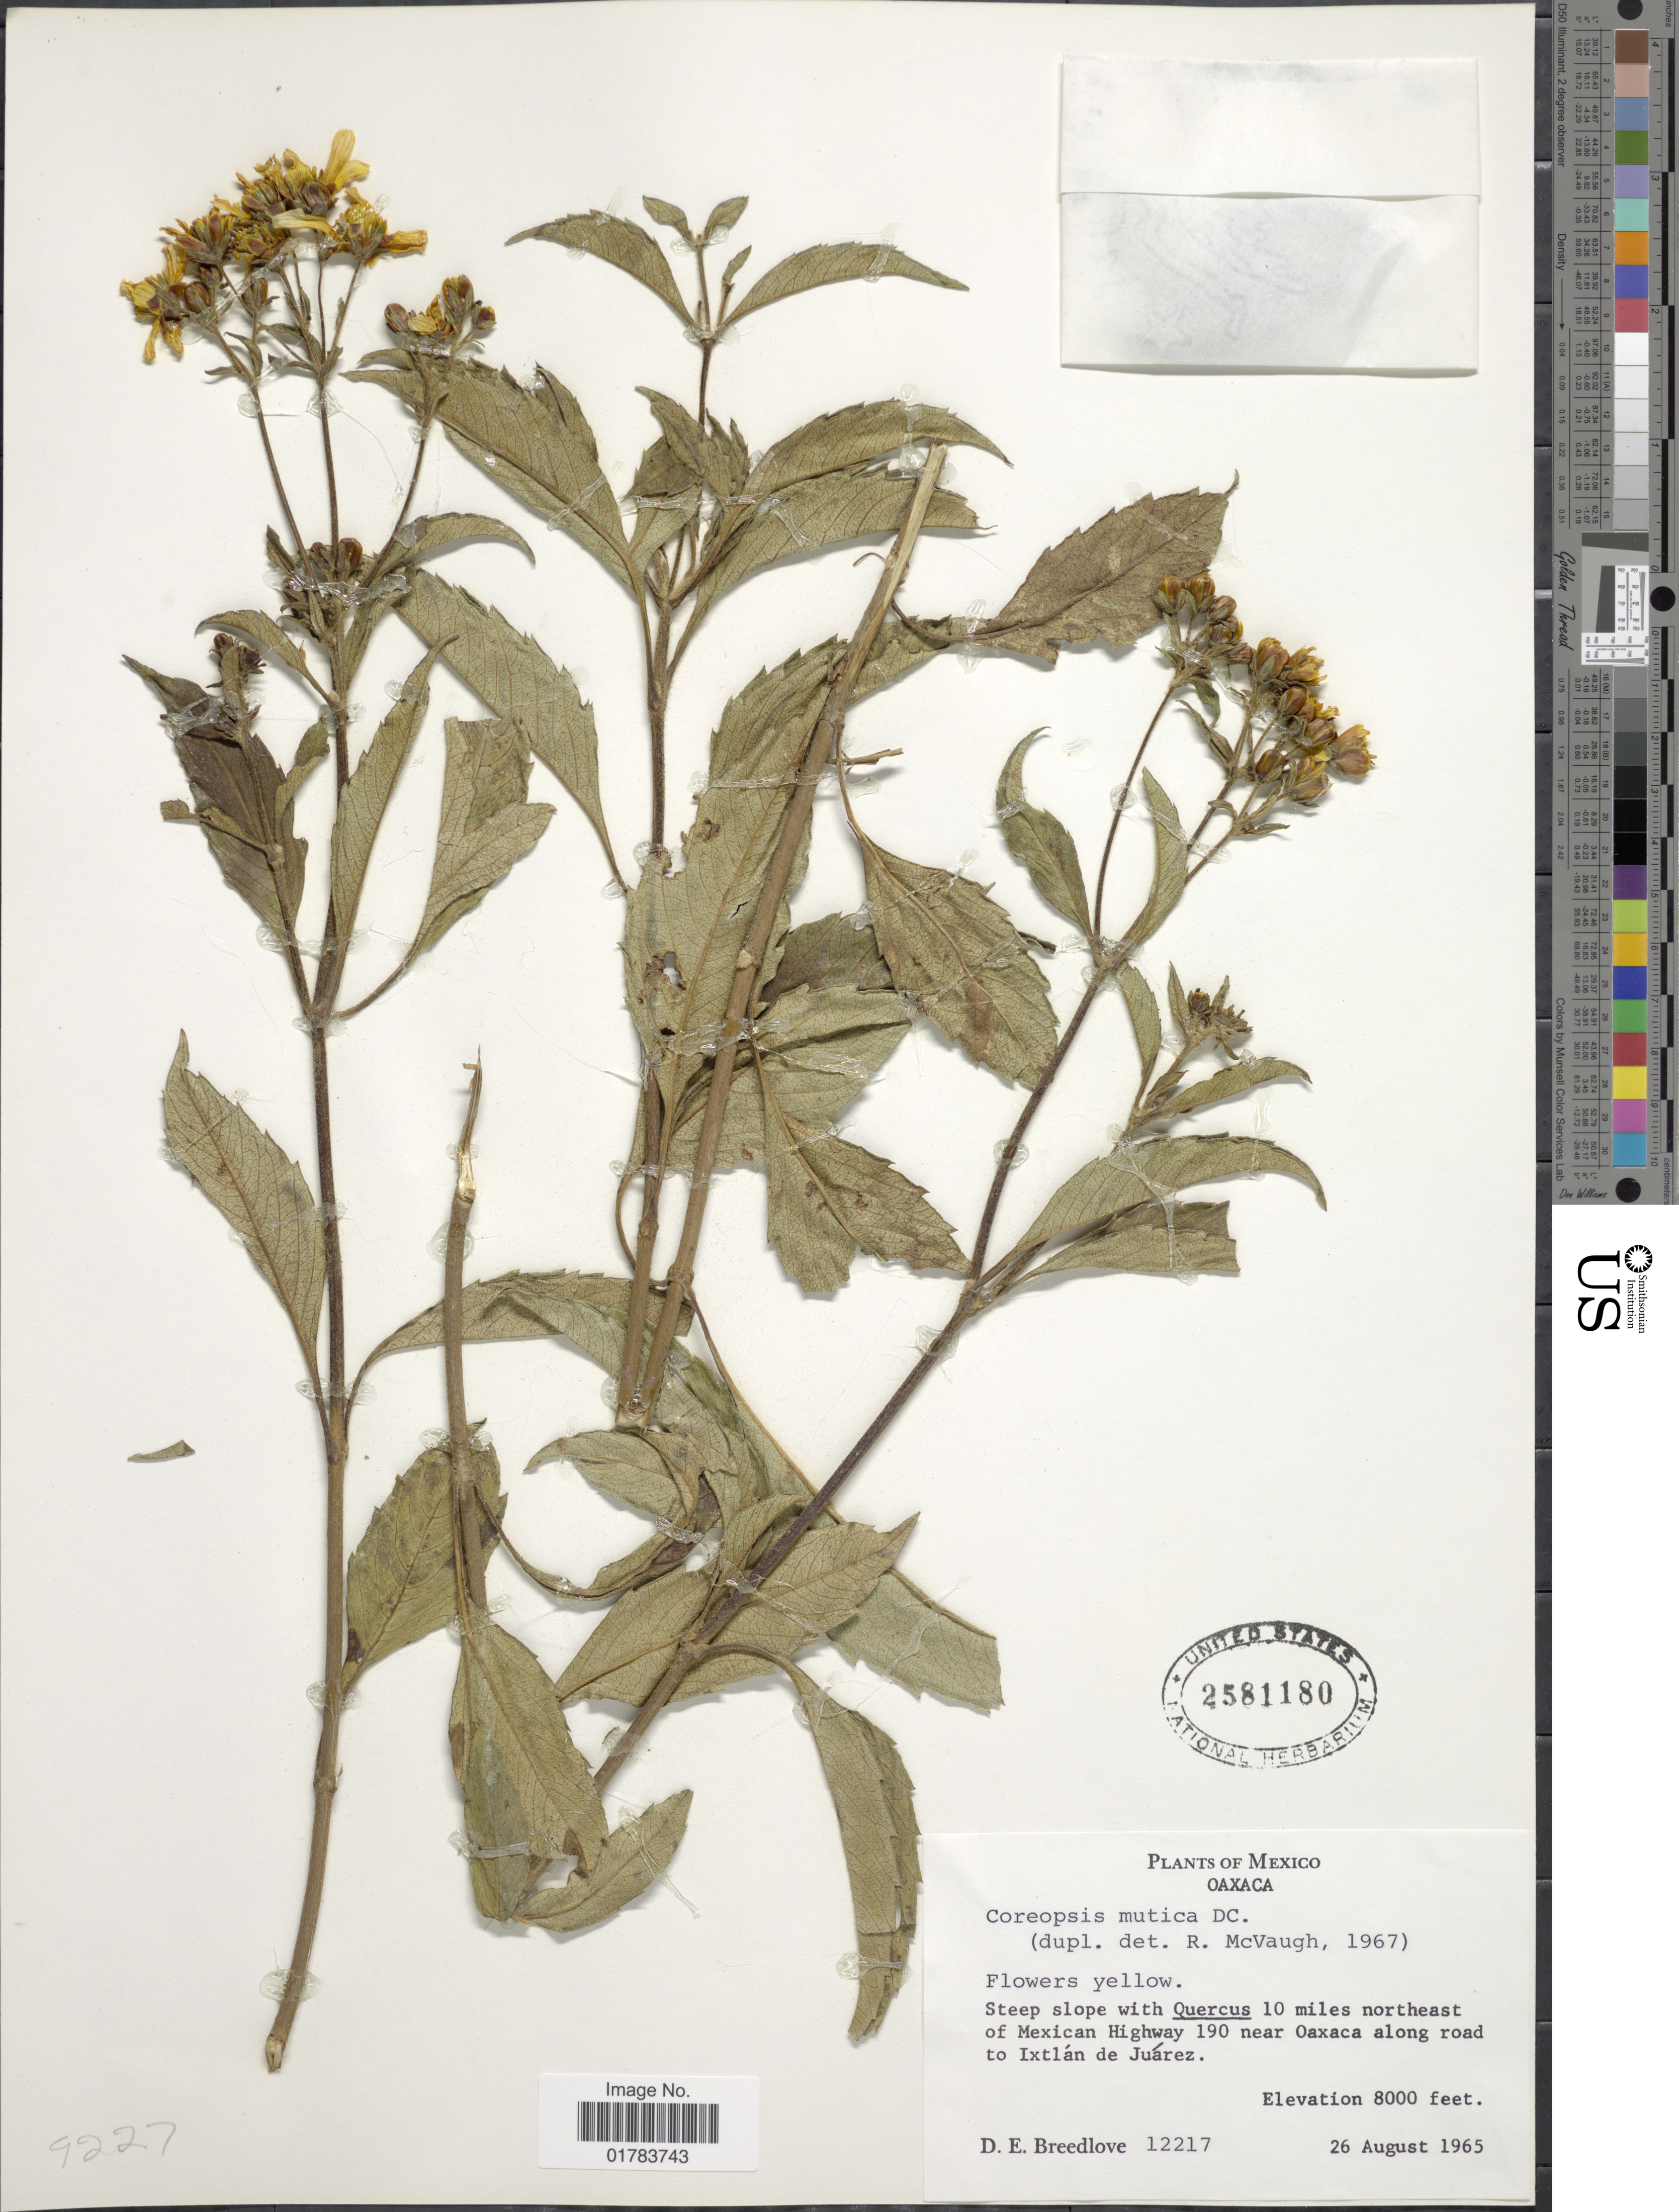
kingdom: Plantae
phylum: Tracheophyta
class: Magnoliopsida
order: Asterales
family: Asteraceae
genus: Coreopsis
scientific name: Coreopsis mutica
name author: DC.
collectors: D. E. Breedlove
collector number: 12217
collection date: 1965-08-26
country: Mexico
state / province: Oaxaca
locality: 10 miles northeast of Mexican Highway 190 near Oaxaca along road to Ixtlan de Juarez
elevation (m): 2438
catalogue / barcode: US 2581180